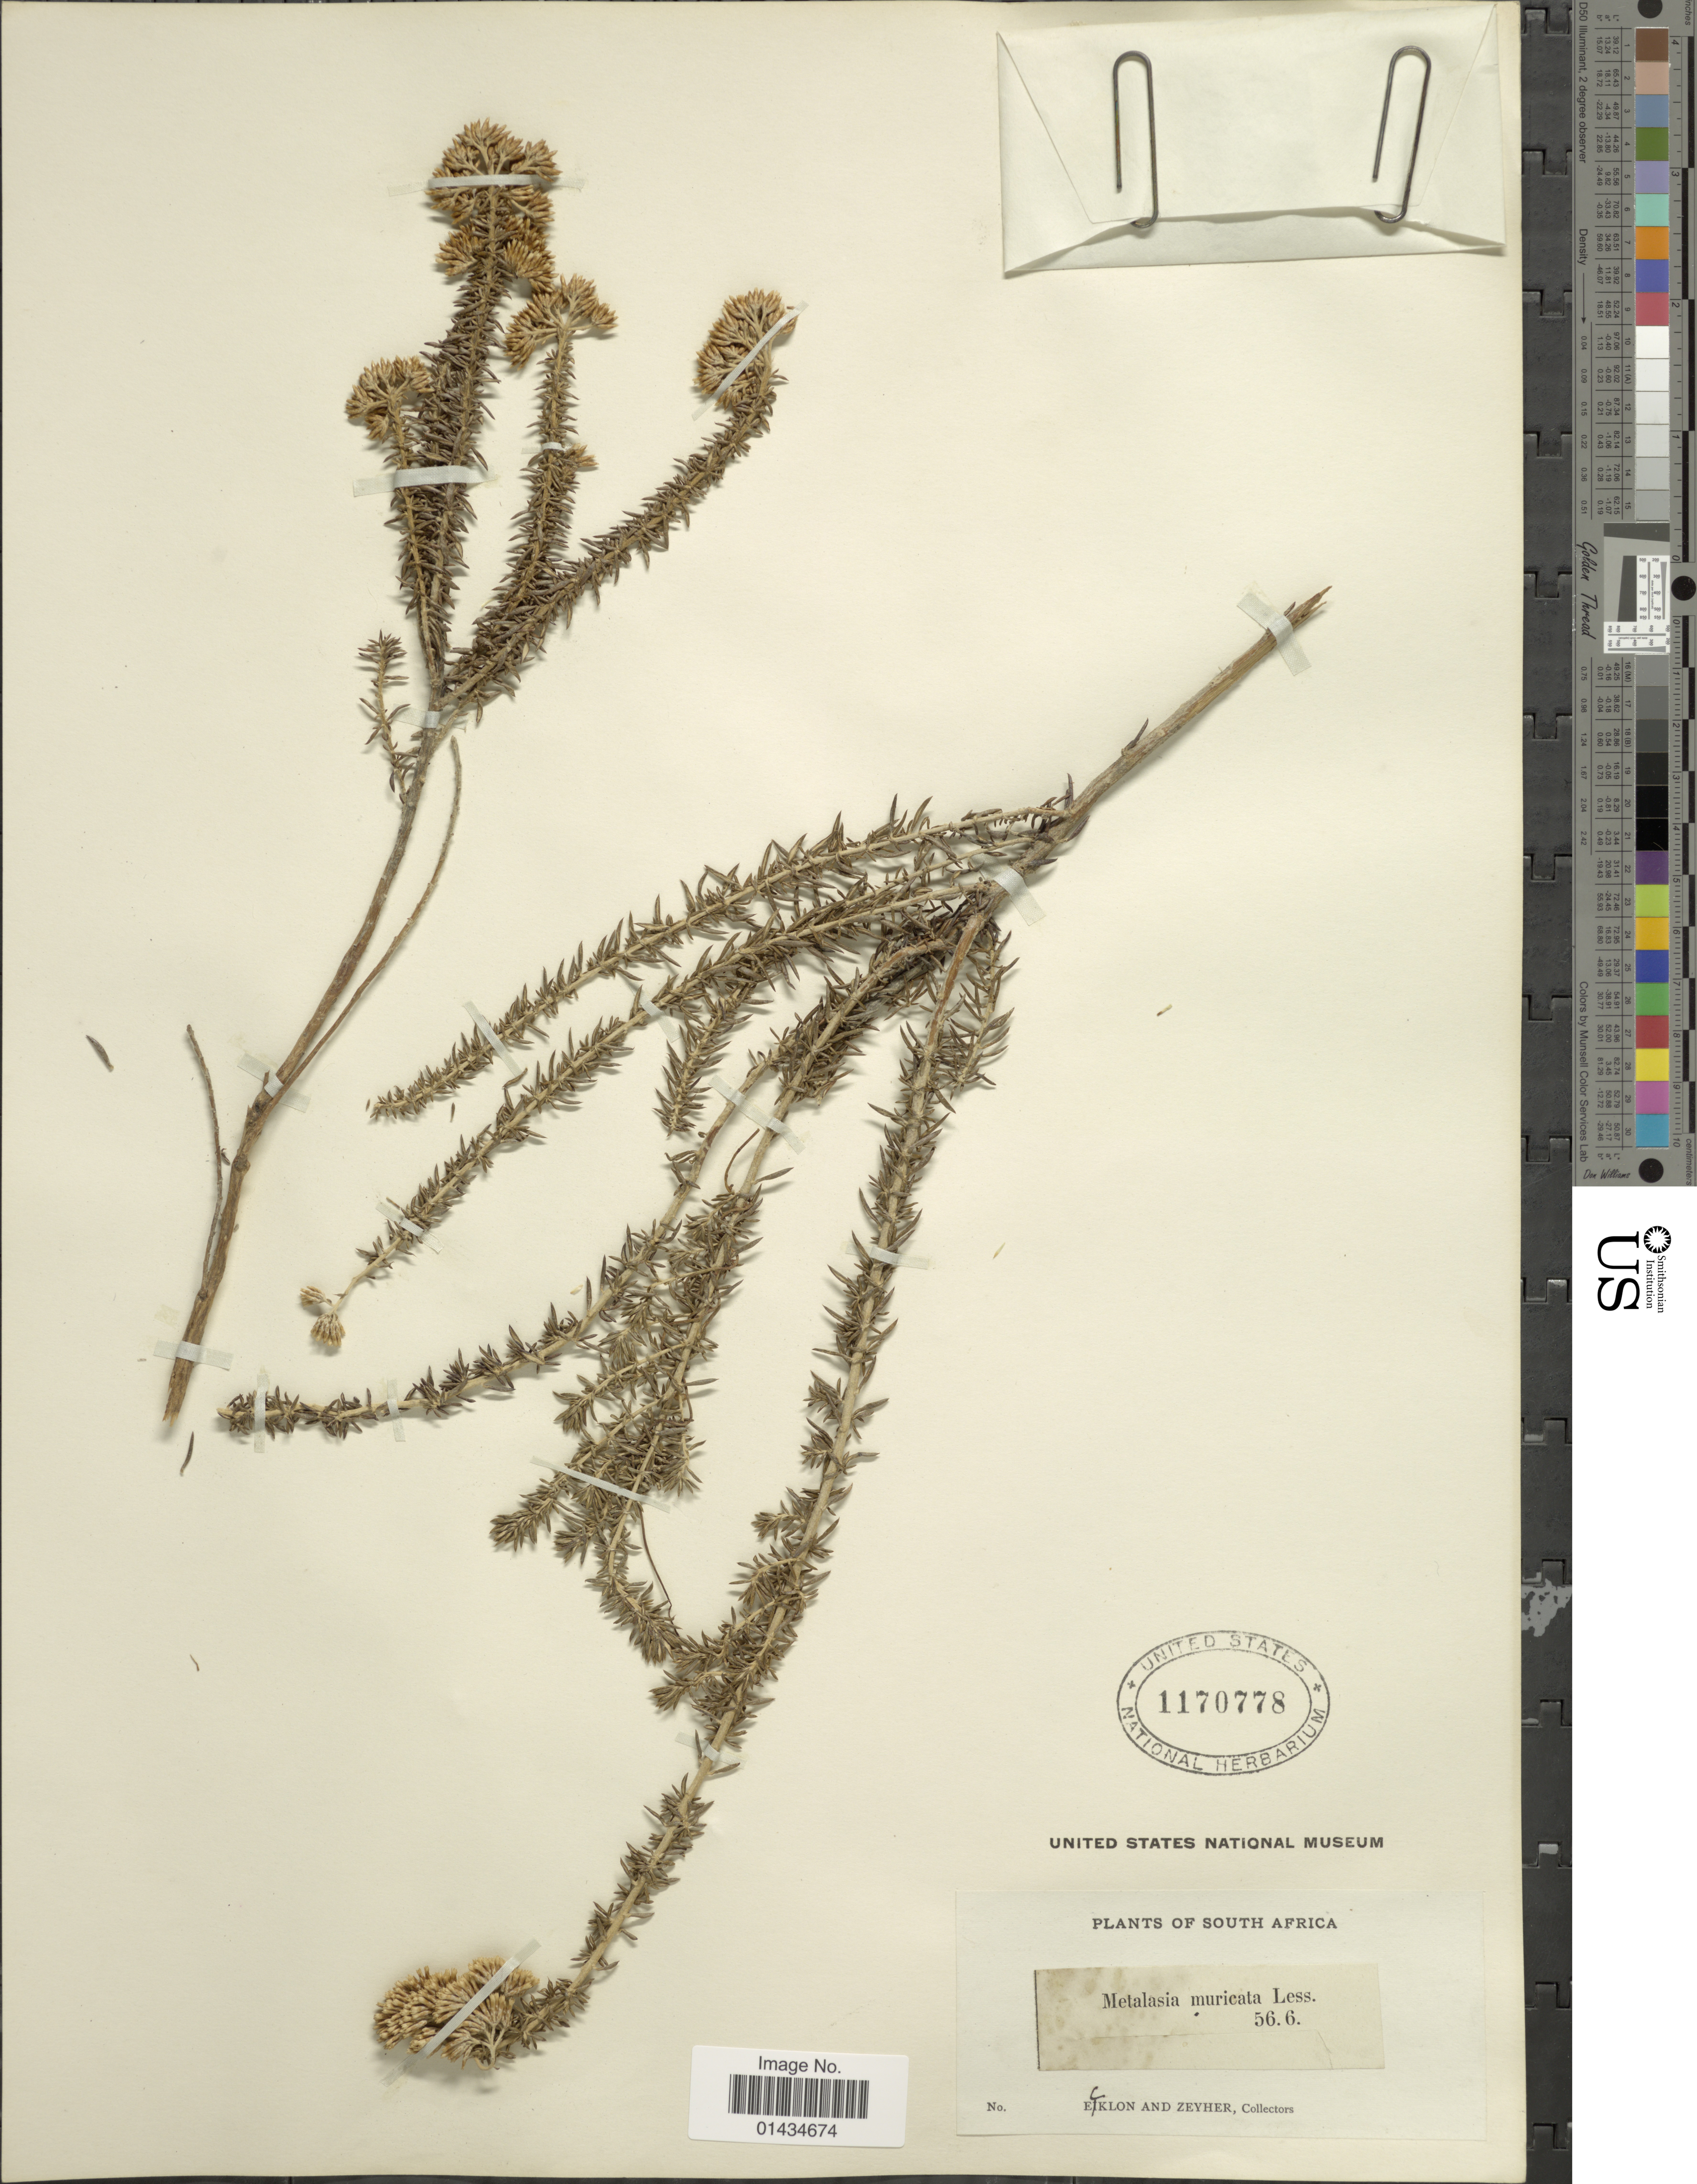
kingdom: Plantae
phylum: Tracheophyta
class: Magnoliopsida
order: Asterales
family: Asteraceae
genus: Metalasia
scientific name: Metalasia muricata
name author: (L.) D. Don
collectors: -. Ecklon & -. Zeyher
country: South Africa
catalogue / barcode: US 1170778